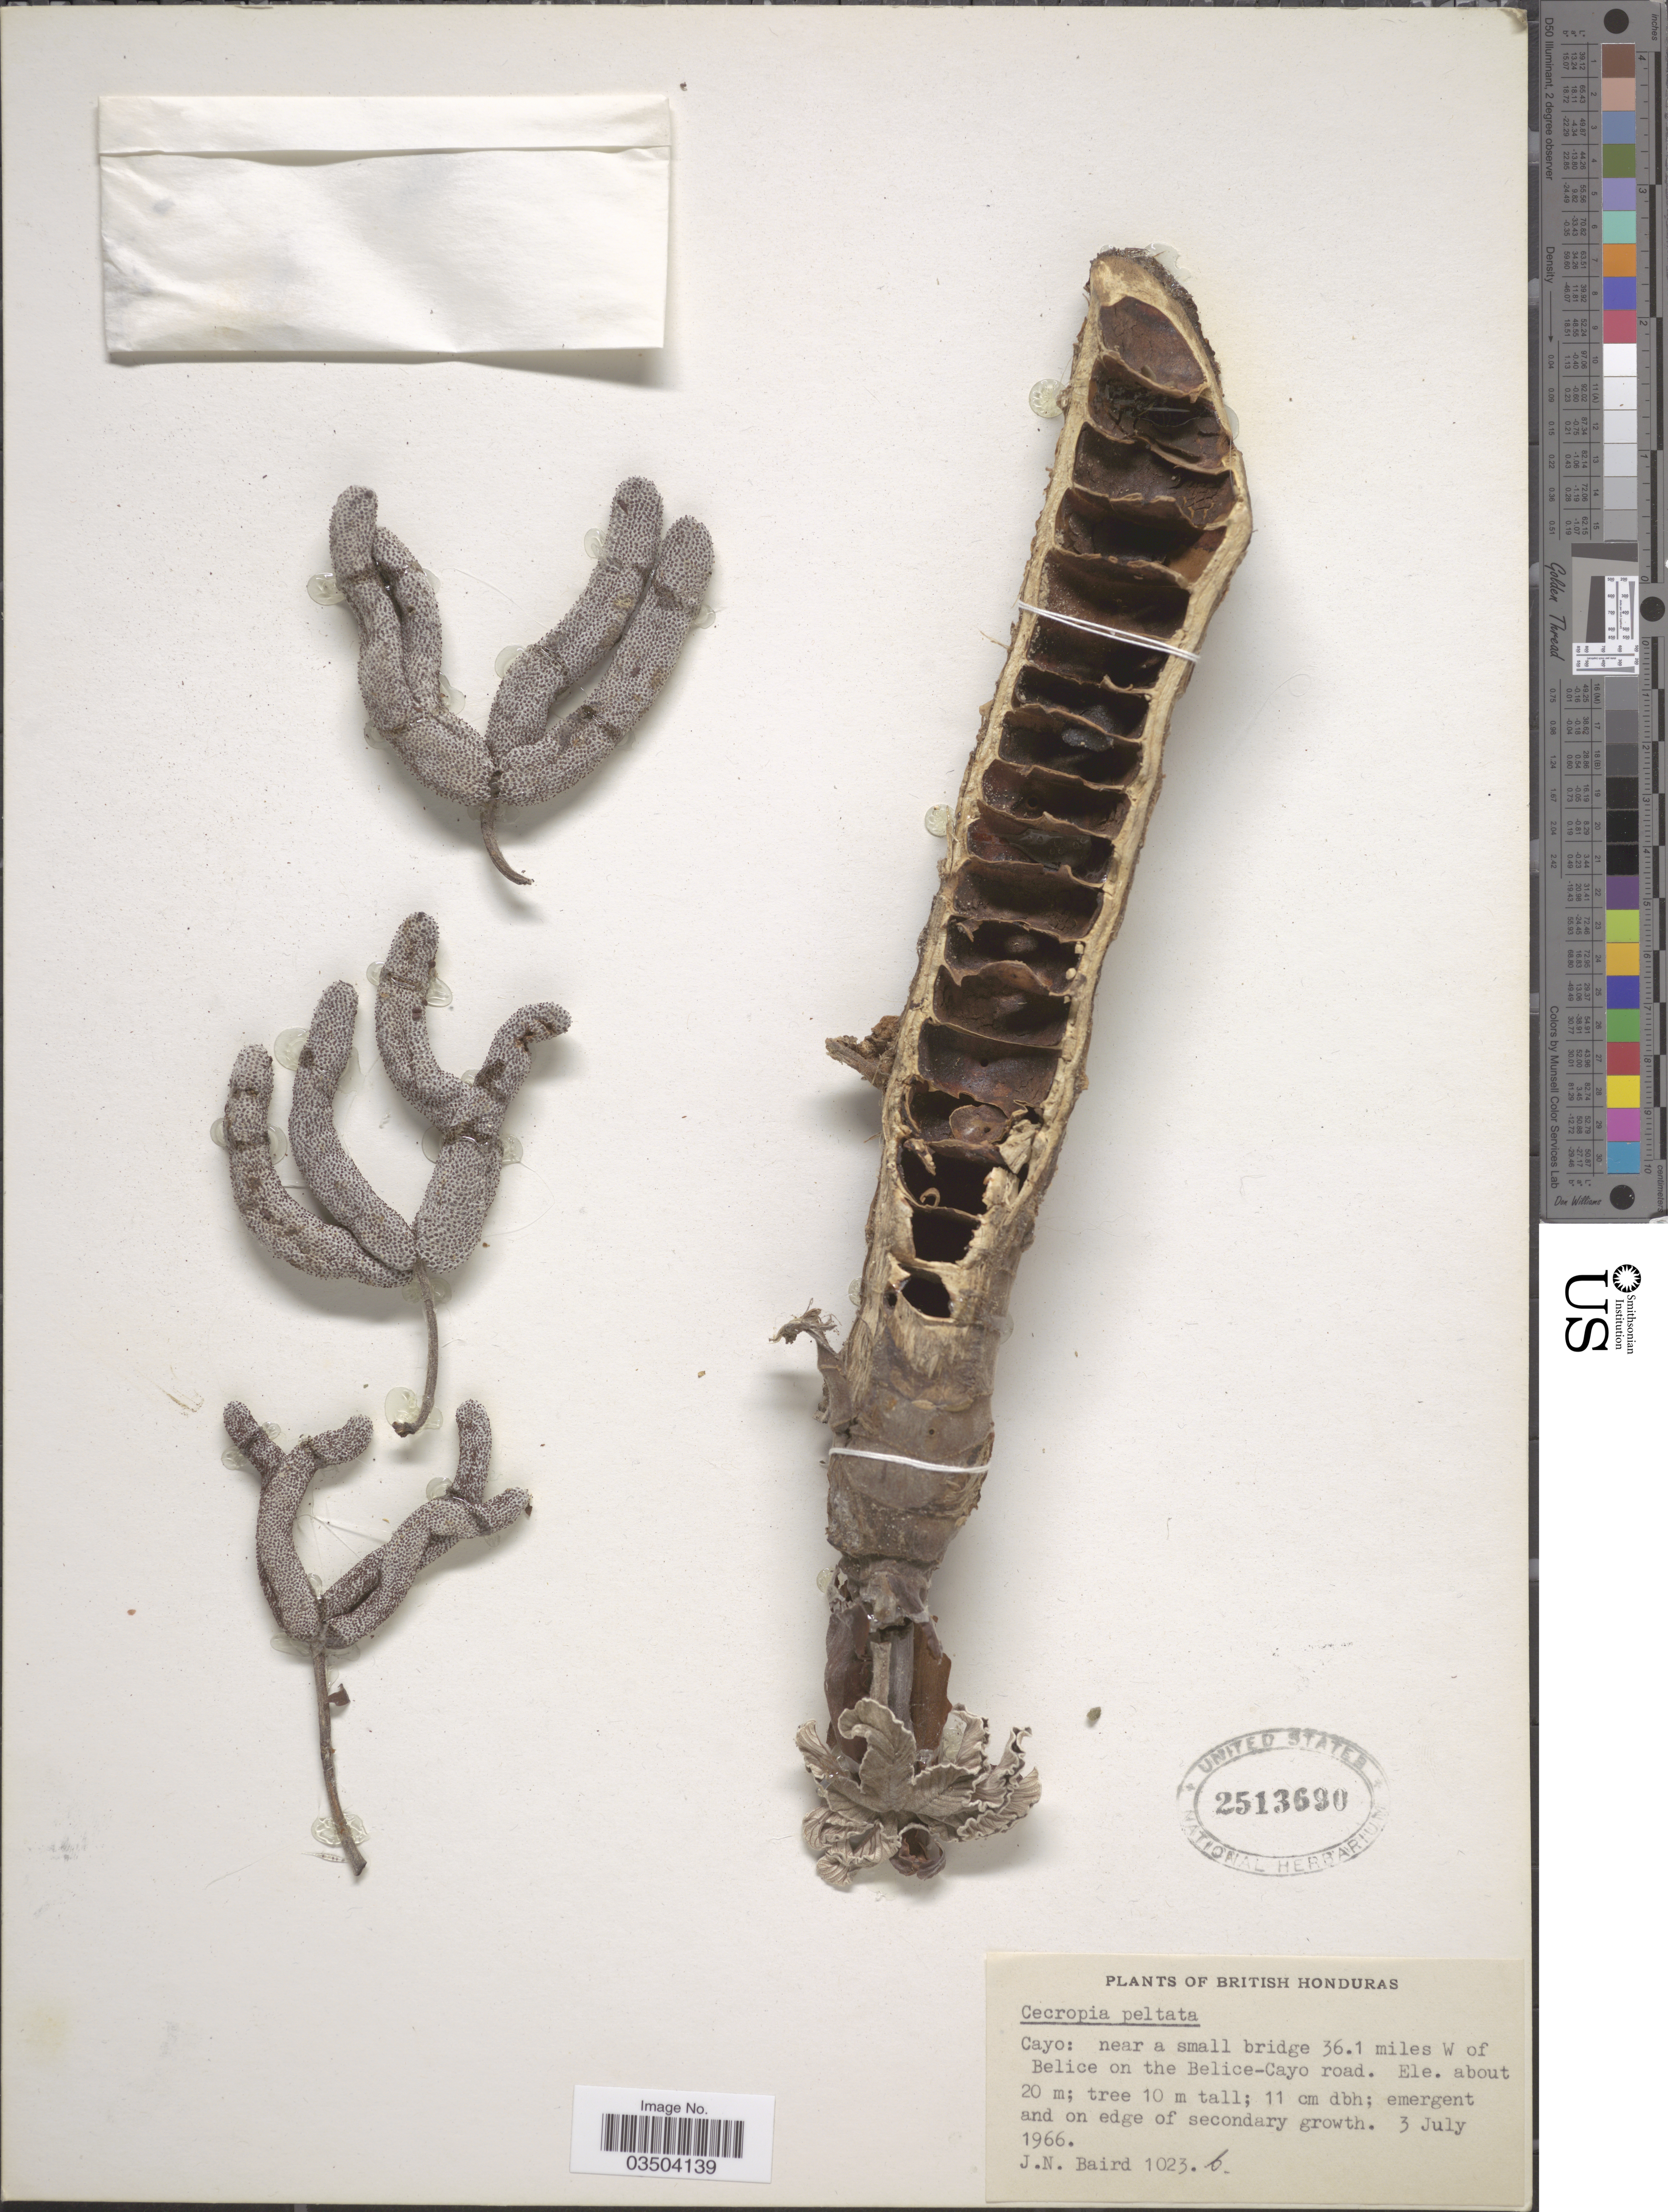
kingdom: Plantae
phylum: Tracheophyta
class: Magnoliopsida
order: Rosales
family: Urticaceae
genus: Cecropia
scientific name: Cecropia peltata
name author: L.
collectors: J. Baird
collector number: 1023b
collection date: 1966-07-03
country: Belize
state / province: Cayo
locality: British Honduras. Near a small bridge 36.1 miles W of Belice on the Belice-Cayo road.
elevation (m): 20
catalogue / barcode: US 2513690